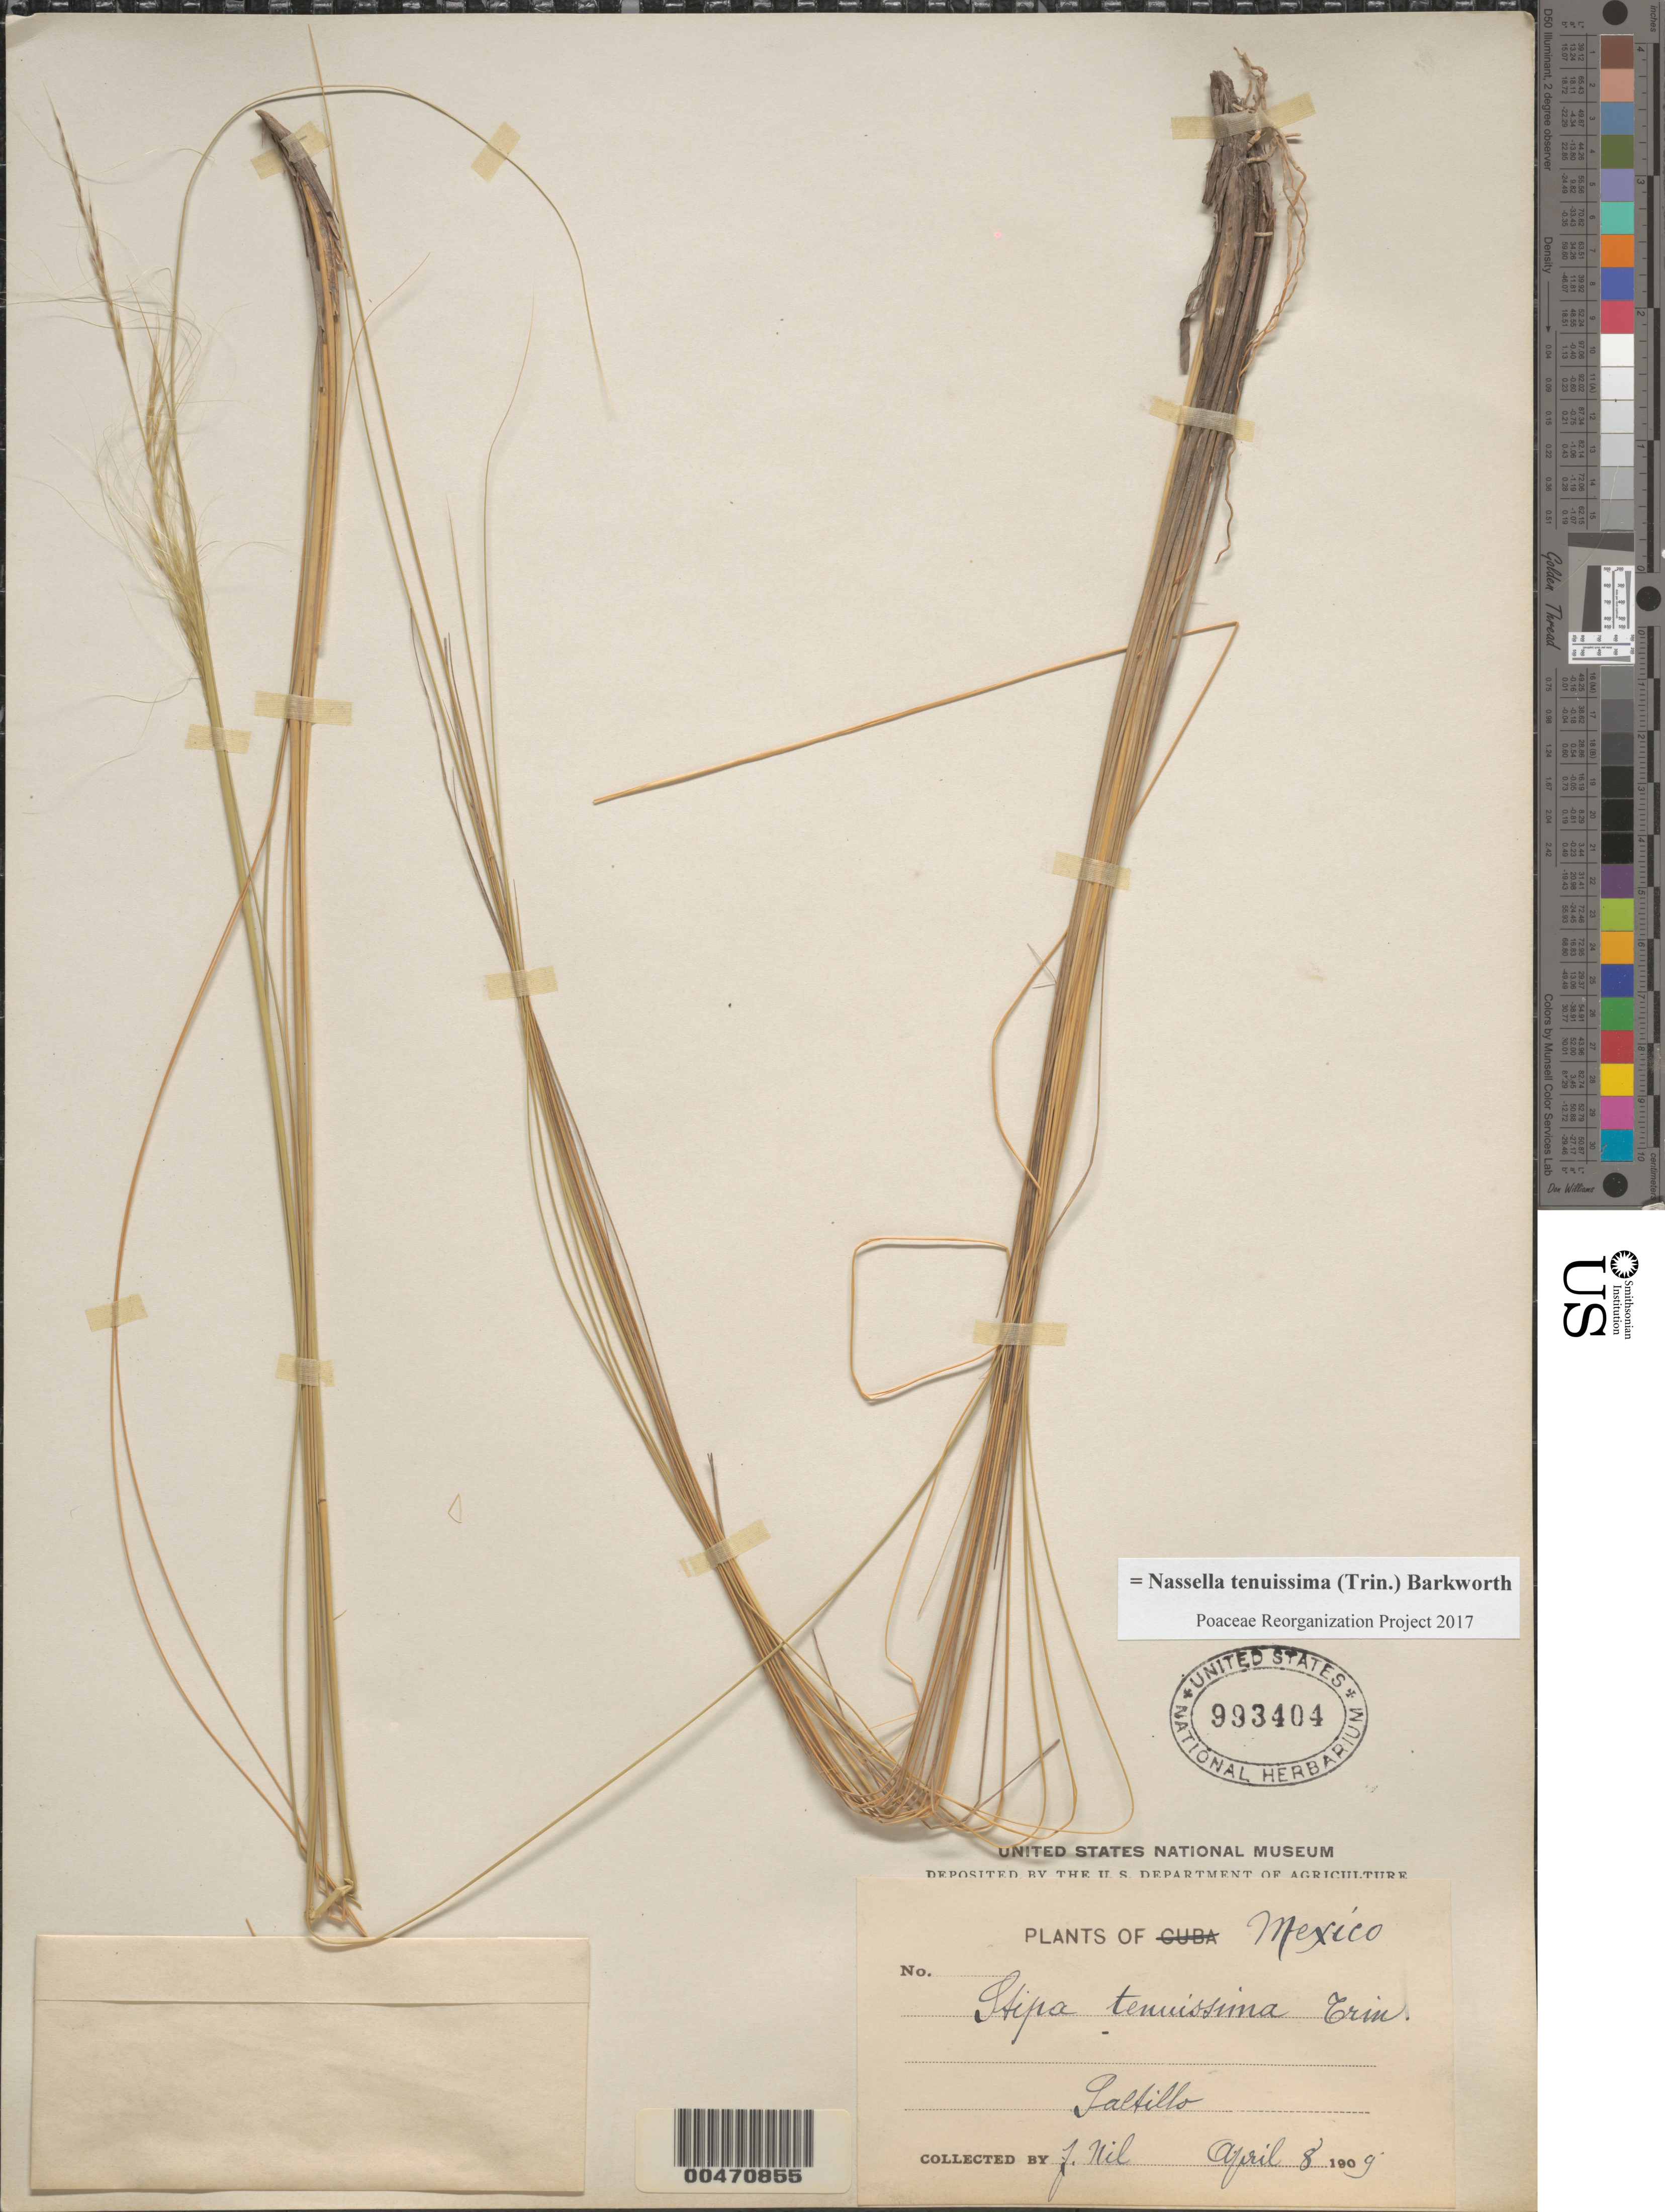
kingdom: Plantae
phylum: Tracheophyta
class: Liliopsida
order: Poales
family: Poaceae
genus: Nassella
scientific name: Nassella tenuissima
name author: (Trin.) Barkworth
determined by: Poaceae Reorganization Project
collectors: Bro. Nil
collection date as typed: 8 Apr 1909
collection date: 1909-04-08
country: Mexico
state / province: Coahuila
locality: Saltillo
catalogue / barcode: US 993404